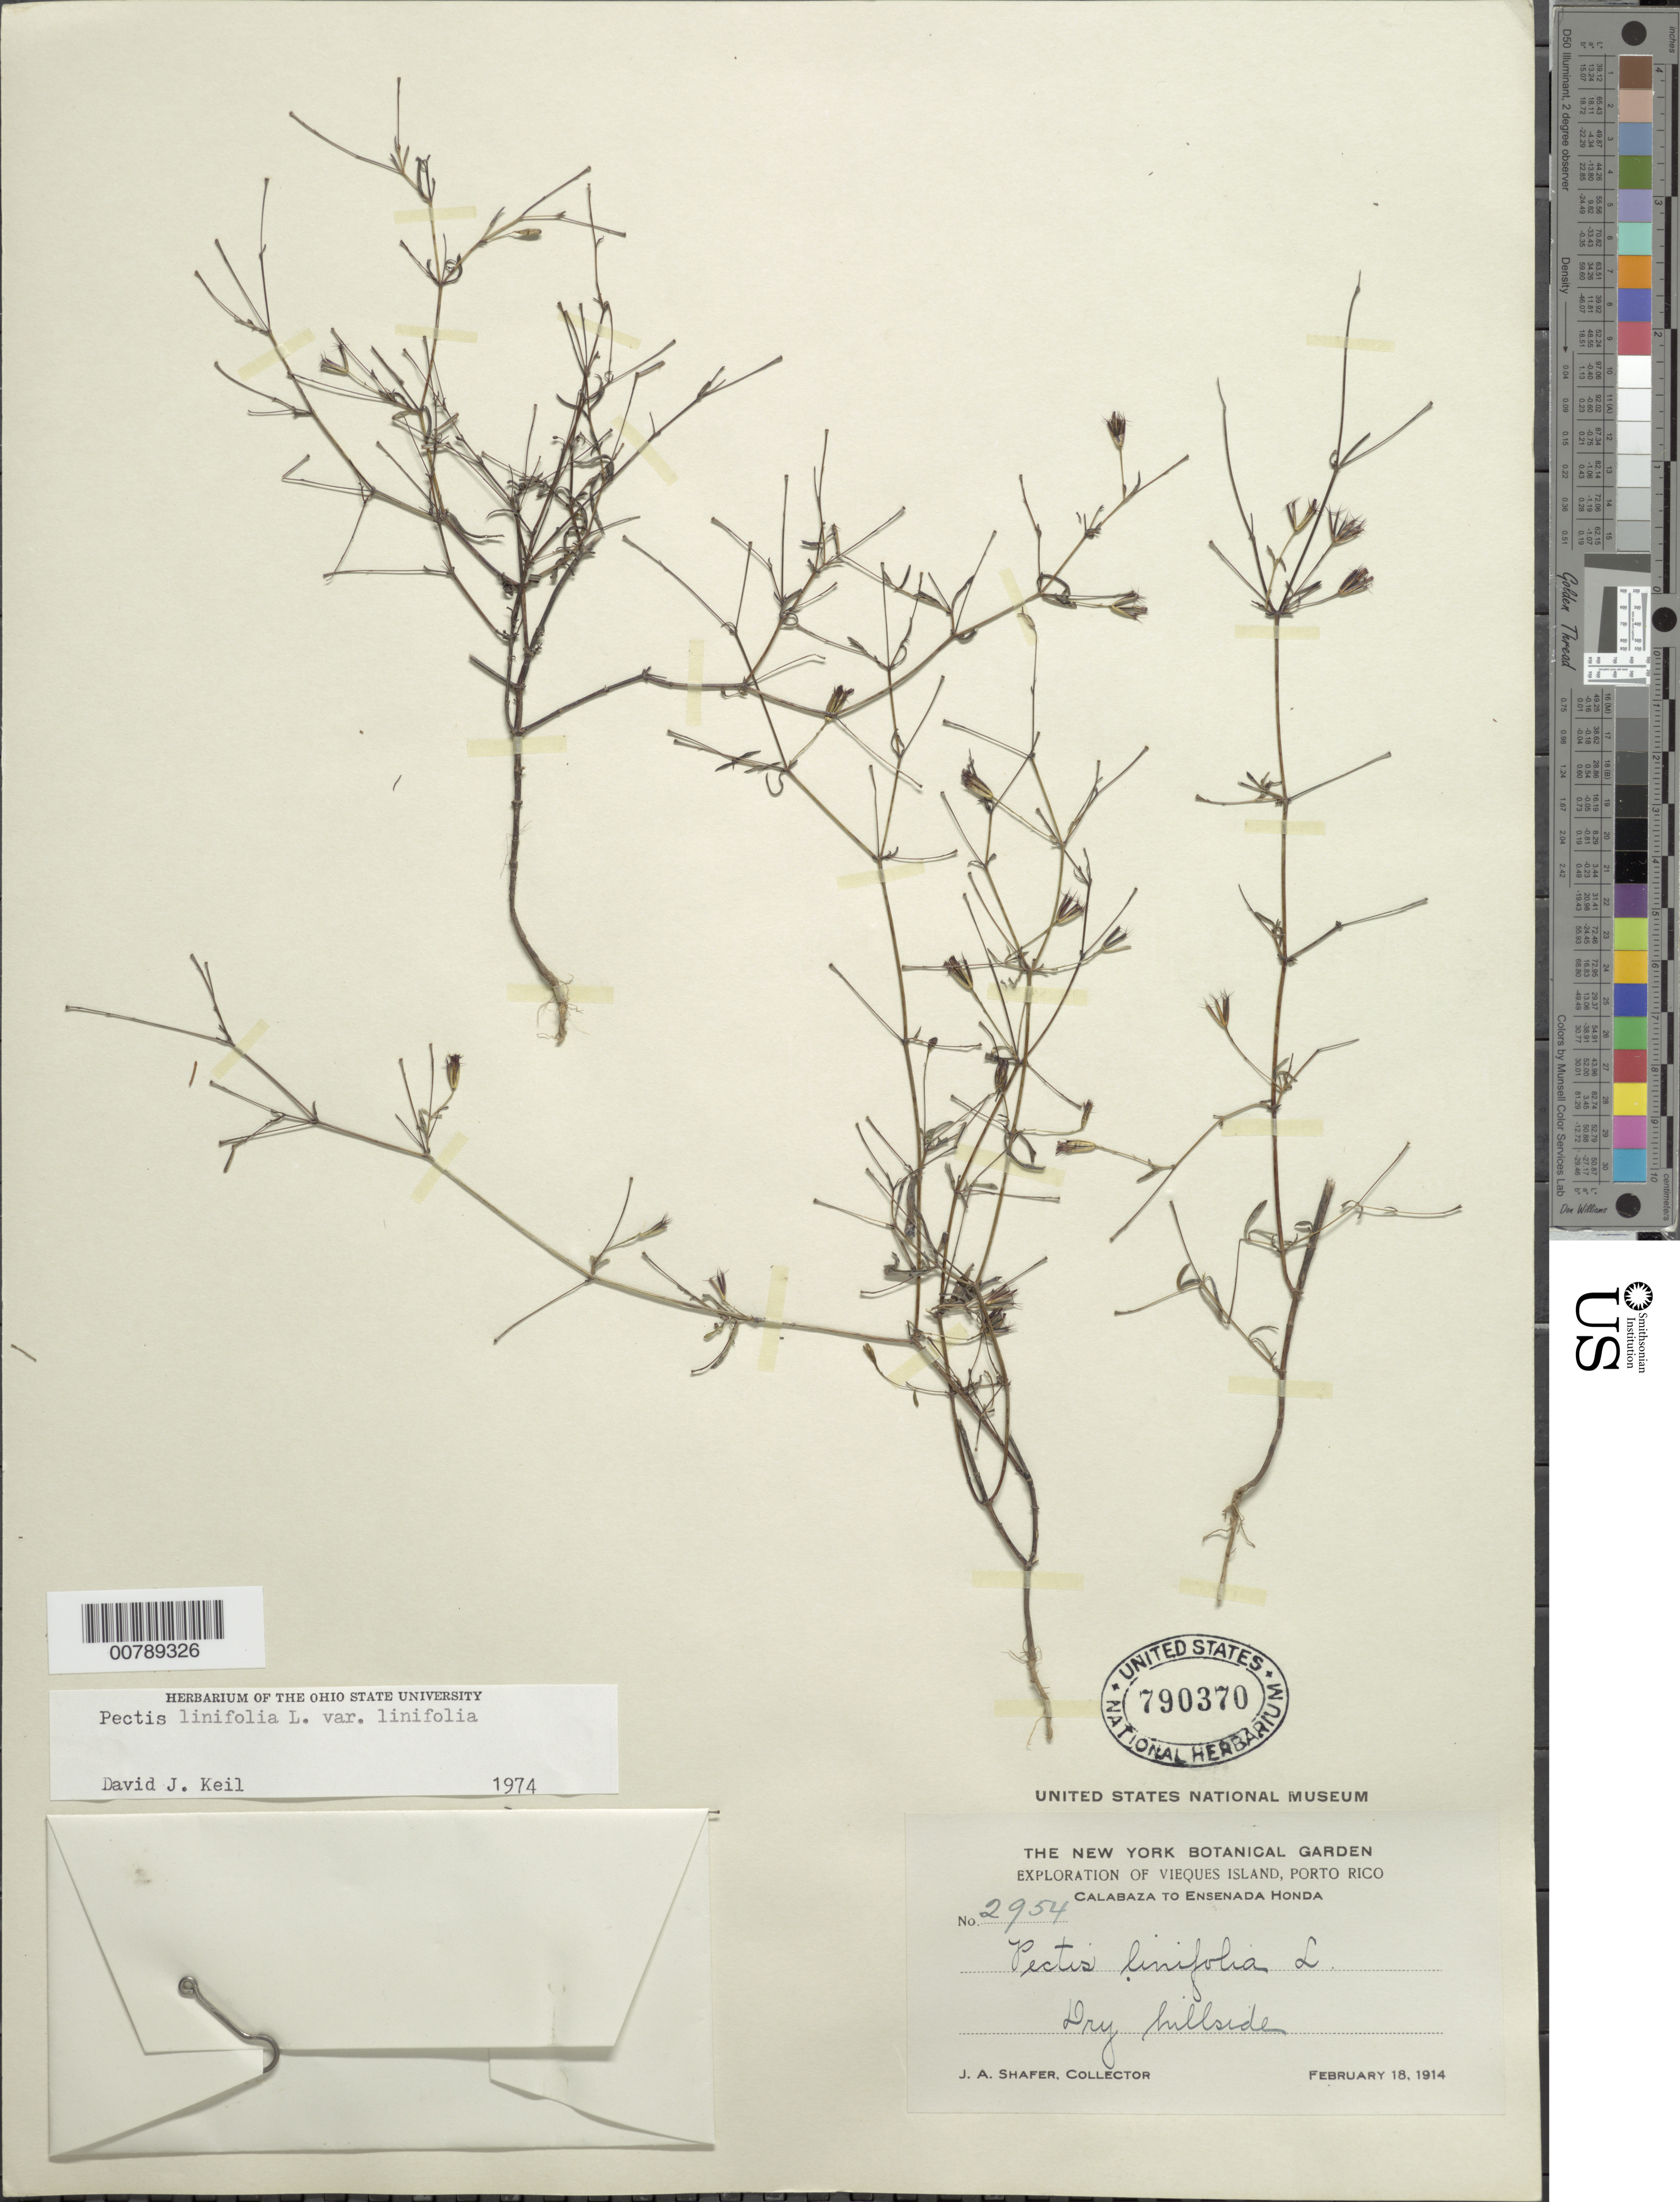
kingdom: Plantae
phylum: Tracheophyta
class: Magnoliopsida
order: Asterales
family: Asteraceae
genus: Pectis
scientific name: Pectis linifolia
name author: L.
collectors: J. A. Shafer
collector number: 2954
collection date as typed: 18 Feb 1914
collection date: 1914-02-18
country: Puerto Rico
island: Vieques I.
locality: Calabaza to Ensenada Honda. Dry hillside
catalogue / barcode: US 790370